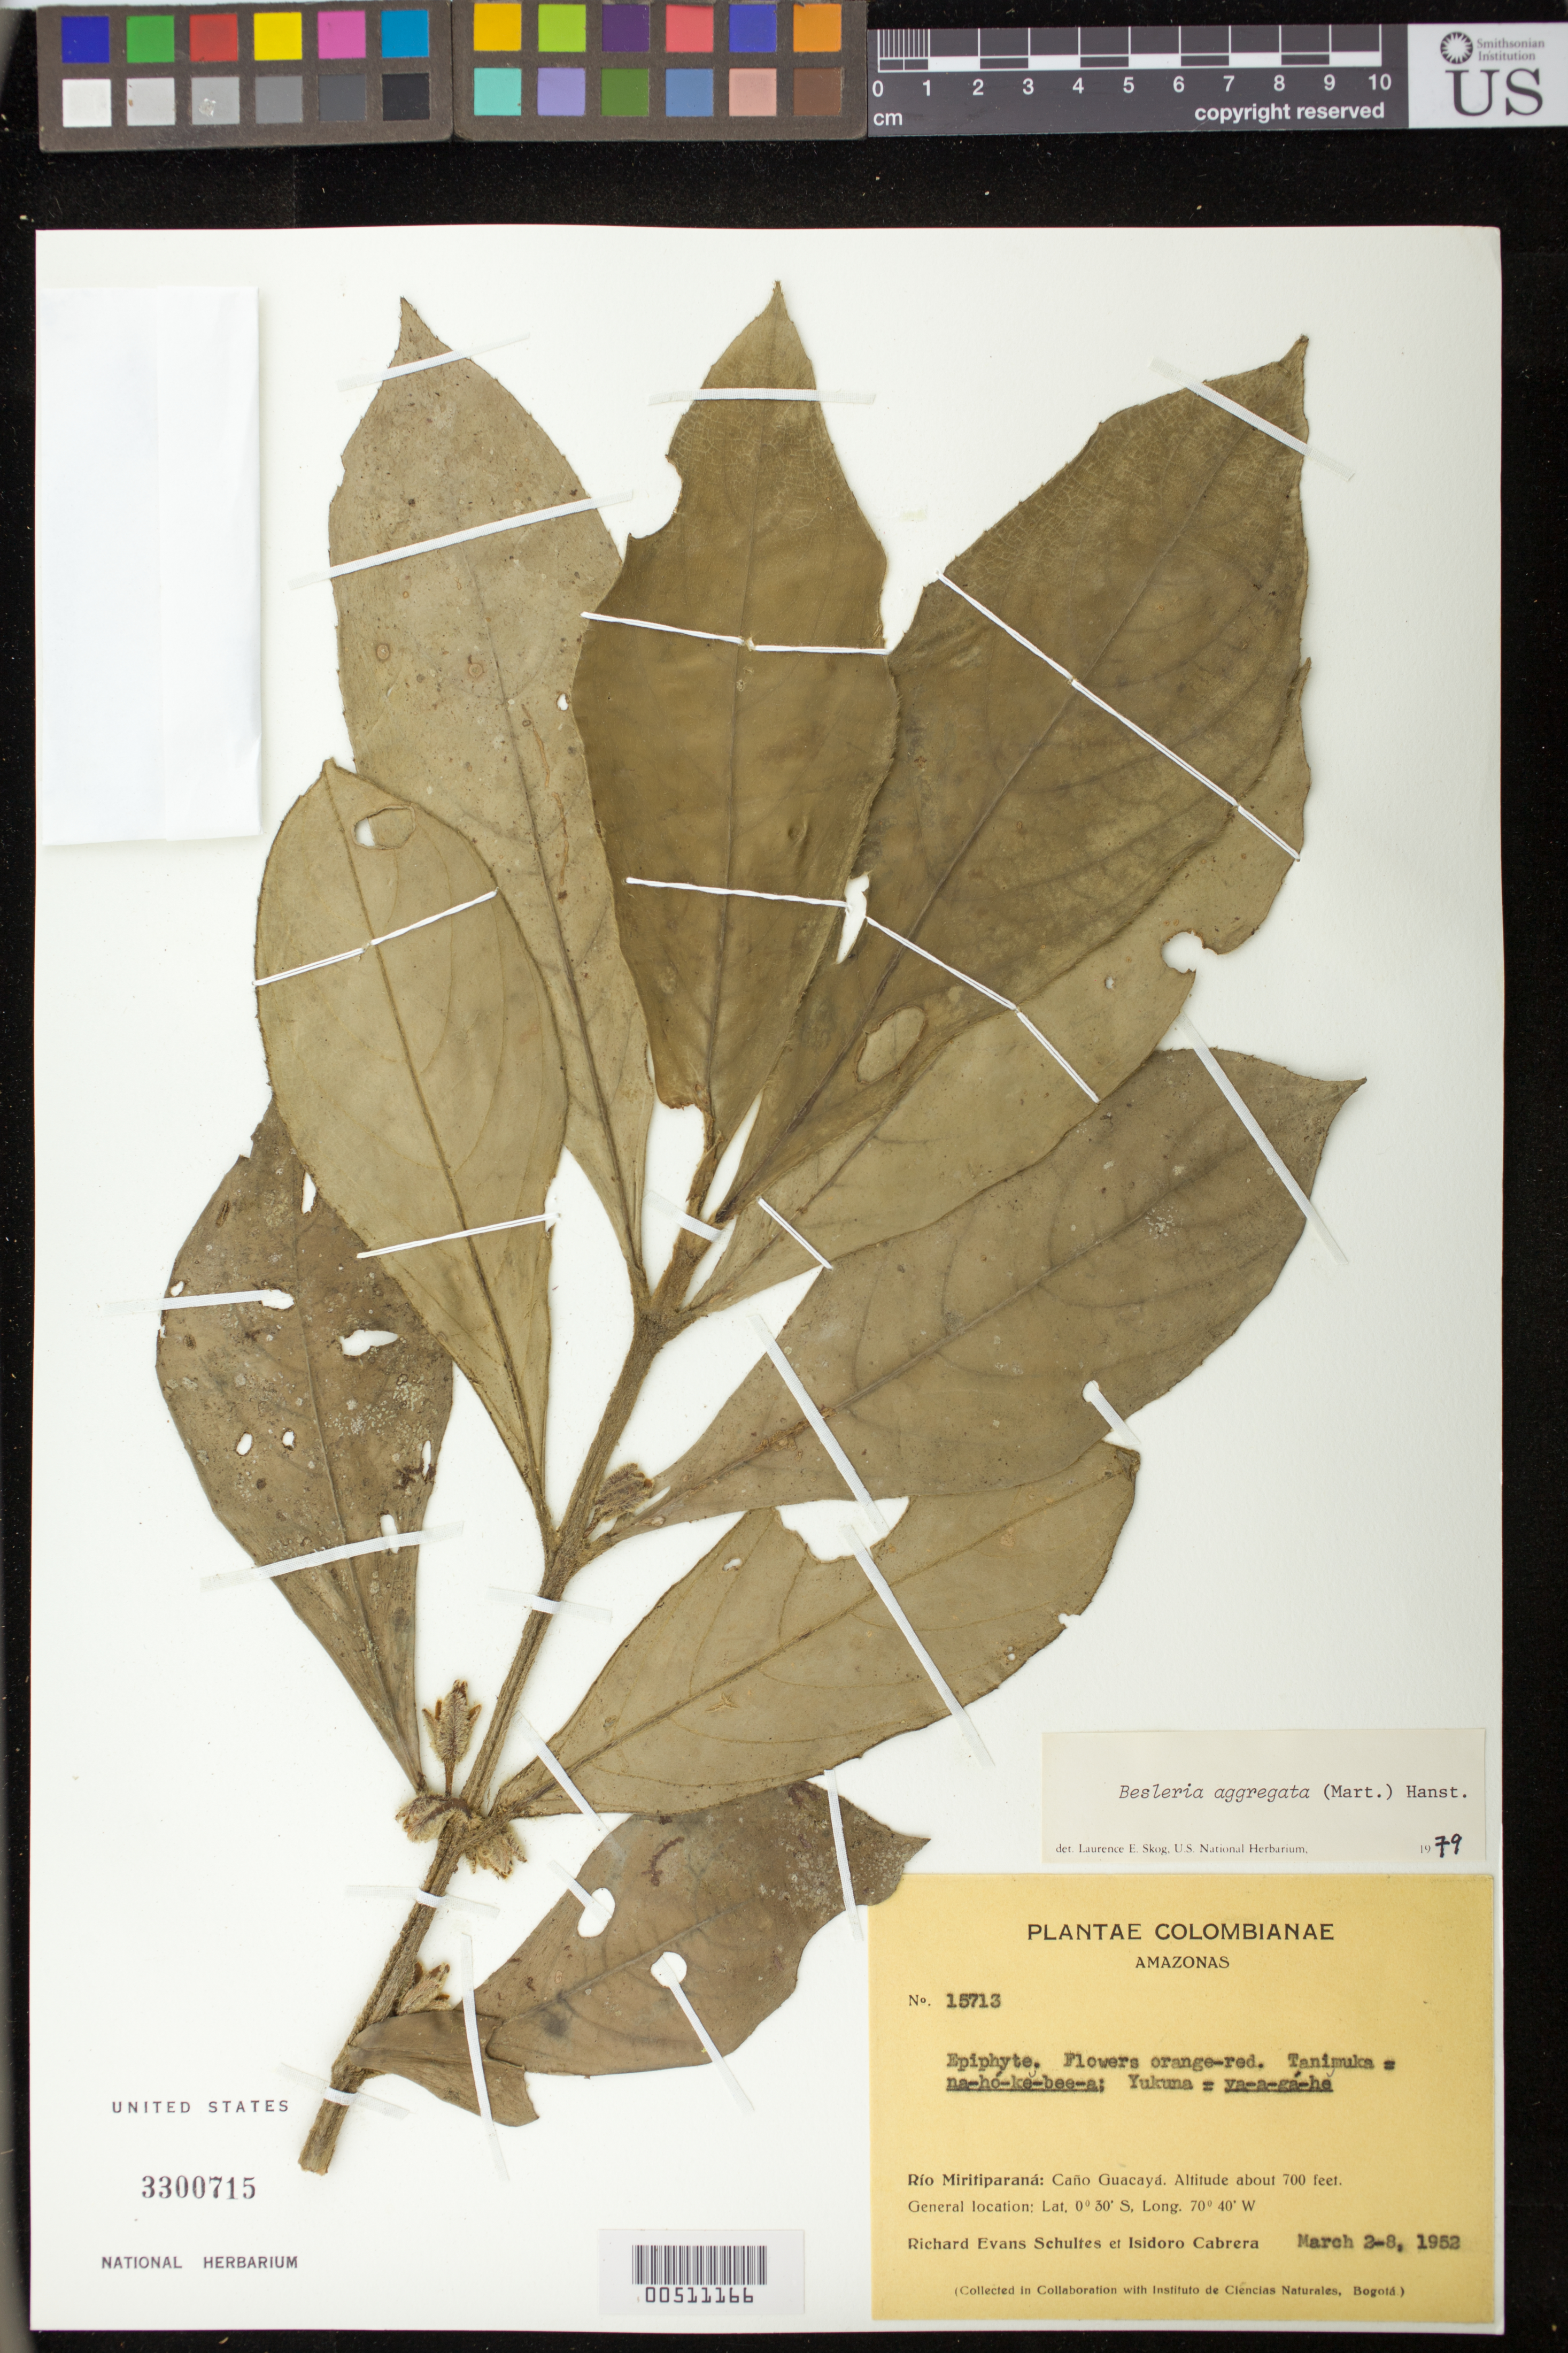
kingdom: Plantae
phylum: Tracheophyta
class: Magnoliopsida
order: Lamiales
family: Gesneriaceae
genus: Besleria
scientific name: Besleria aggregata var. aggregata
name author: (Mart.) Hanst.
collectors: R. E. Schultes & I. Cabrera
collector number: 15713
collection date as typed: Mar 1952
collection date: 1952-03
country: Colombia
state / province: Amazônas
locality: Rio Miritiparana, Cano Guacaya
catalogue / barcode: US 3300715